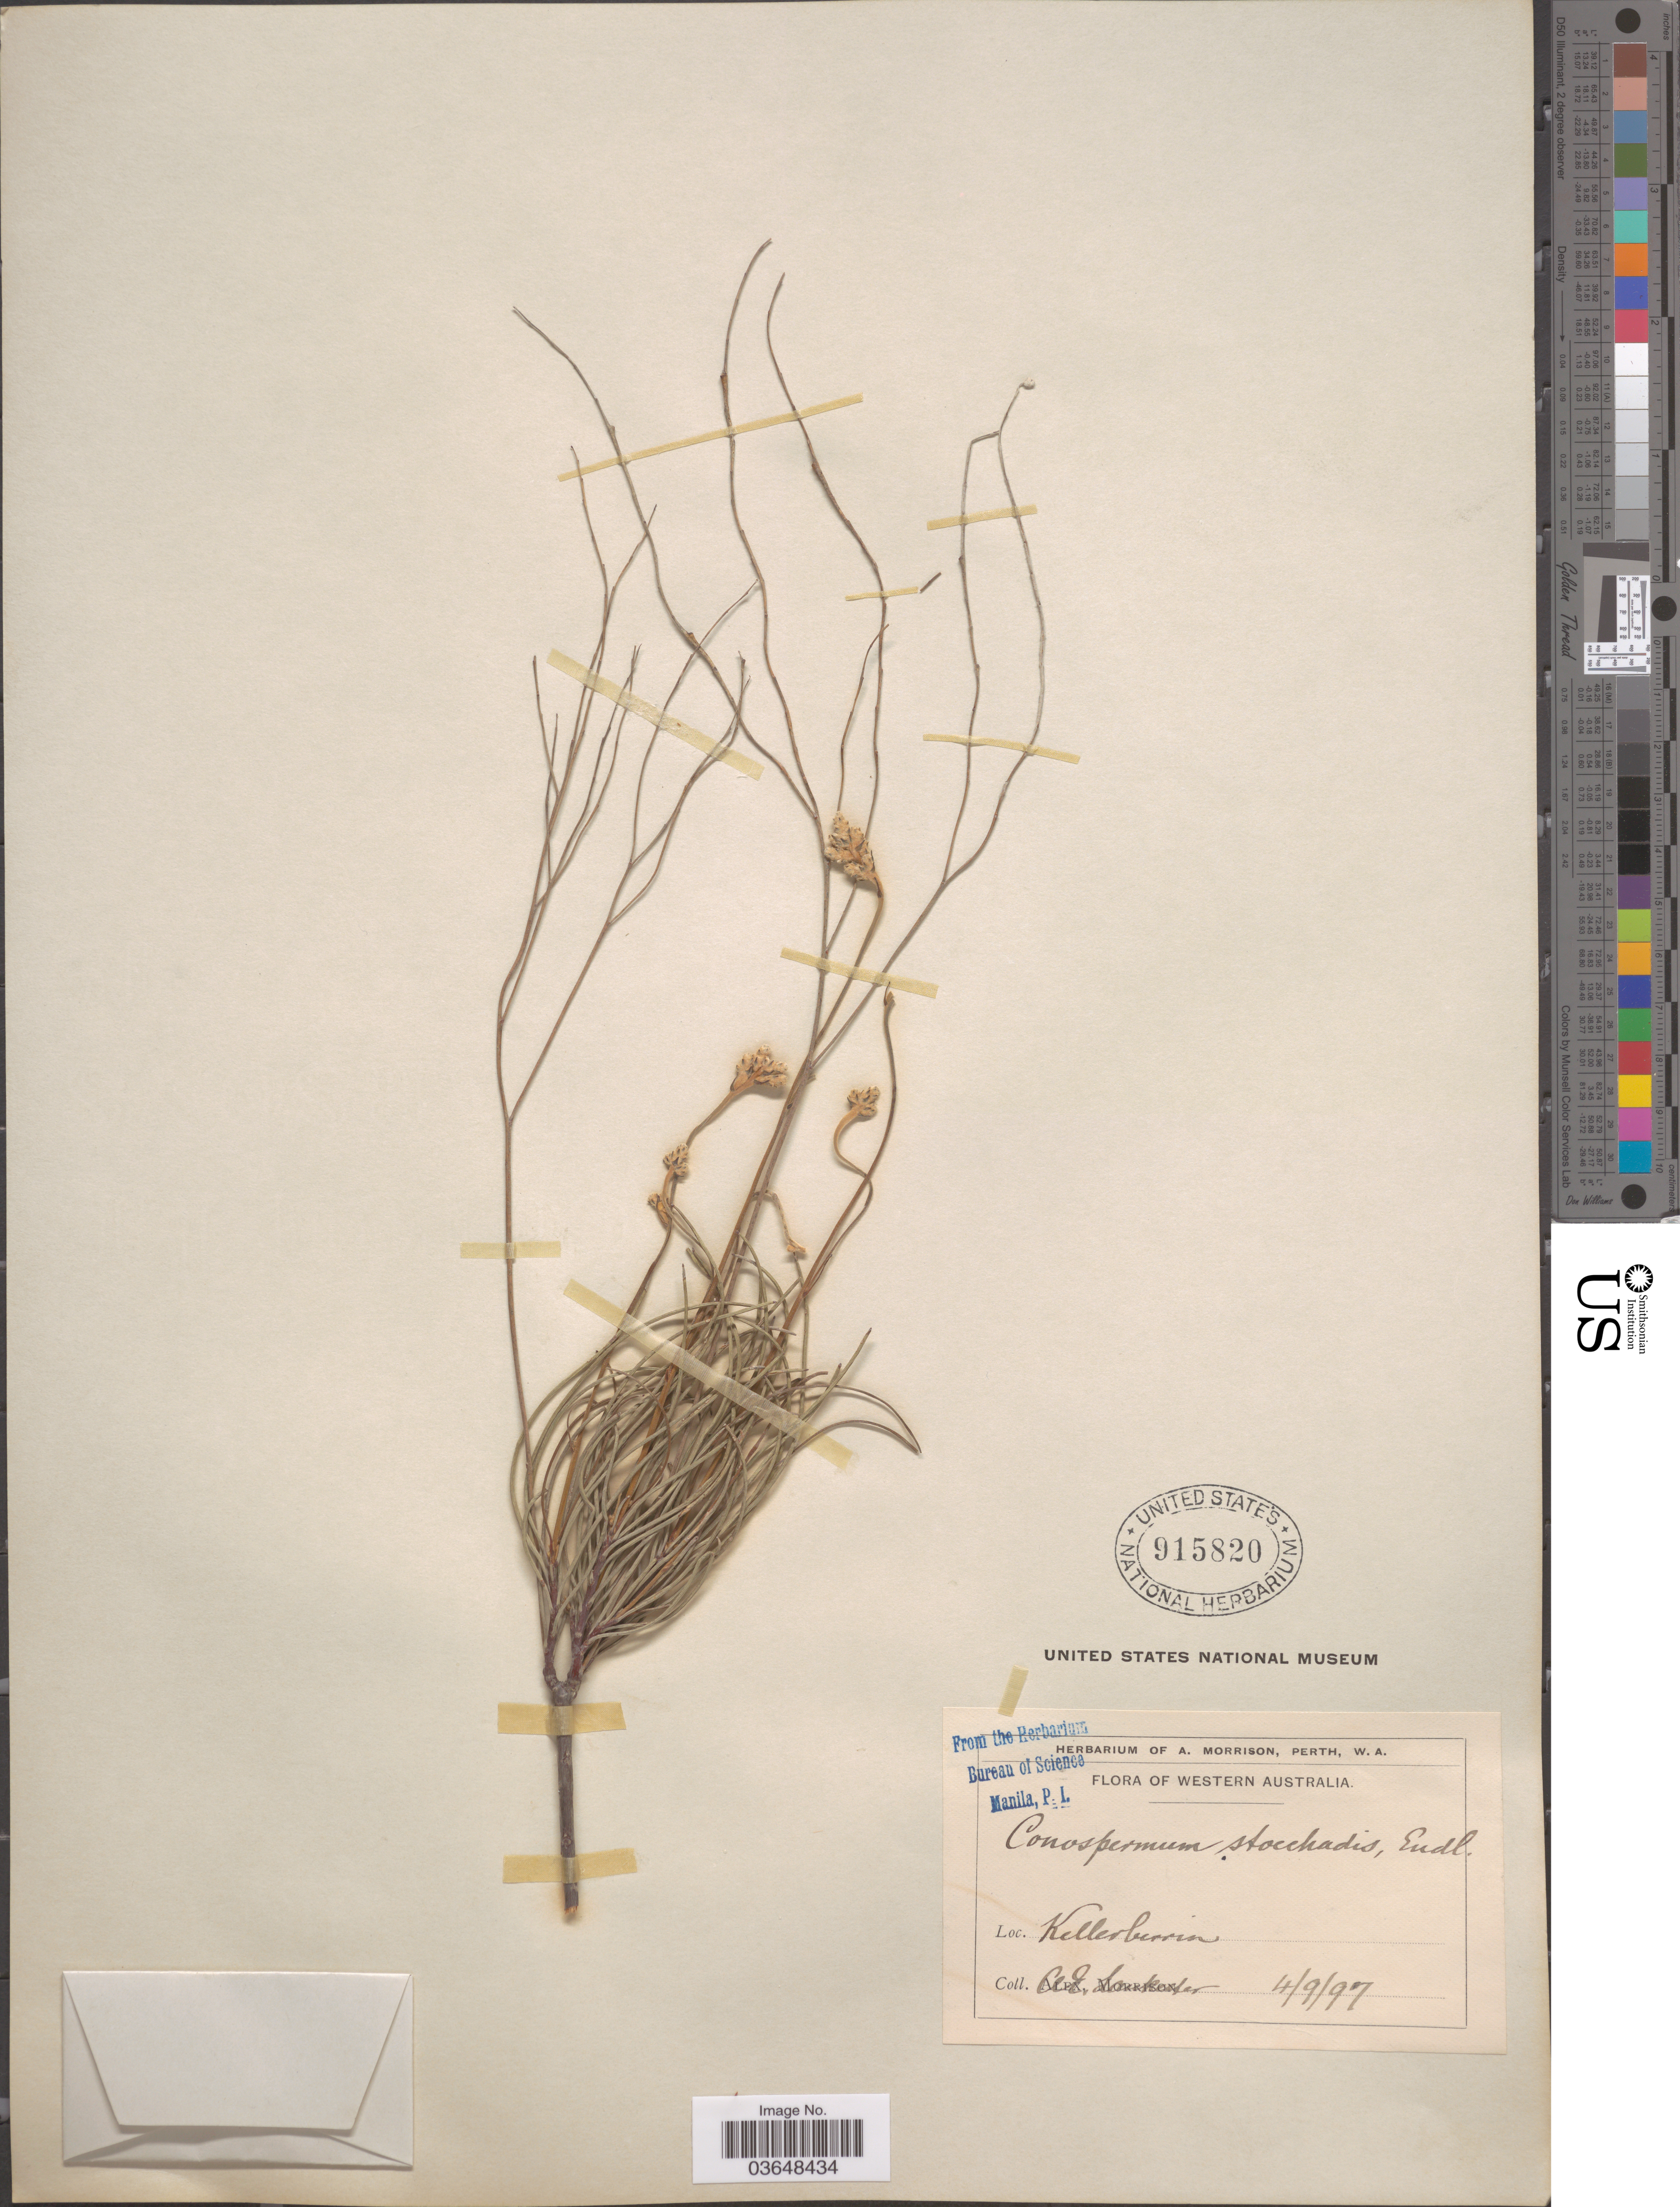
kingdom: Plantae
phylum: Tracheophyta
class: Magnoliopsida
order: Proteales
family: Proteaceae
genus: Conospermum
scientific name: Conospermum stoechadis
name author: Endl.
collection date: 1897-09-04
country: Australia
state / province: Western Australia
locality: Kellerberrin.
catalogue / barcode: US 915820